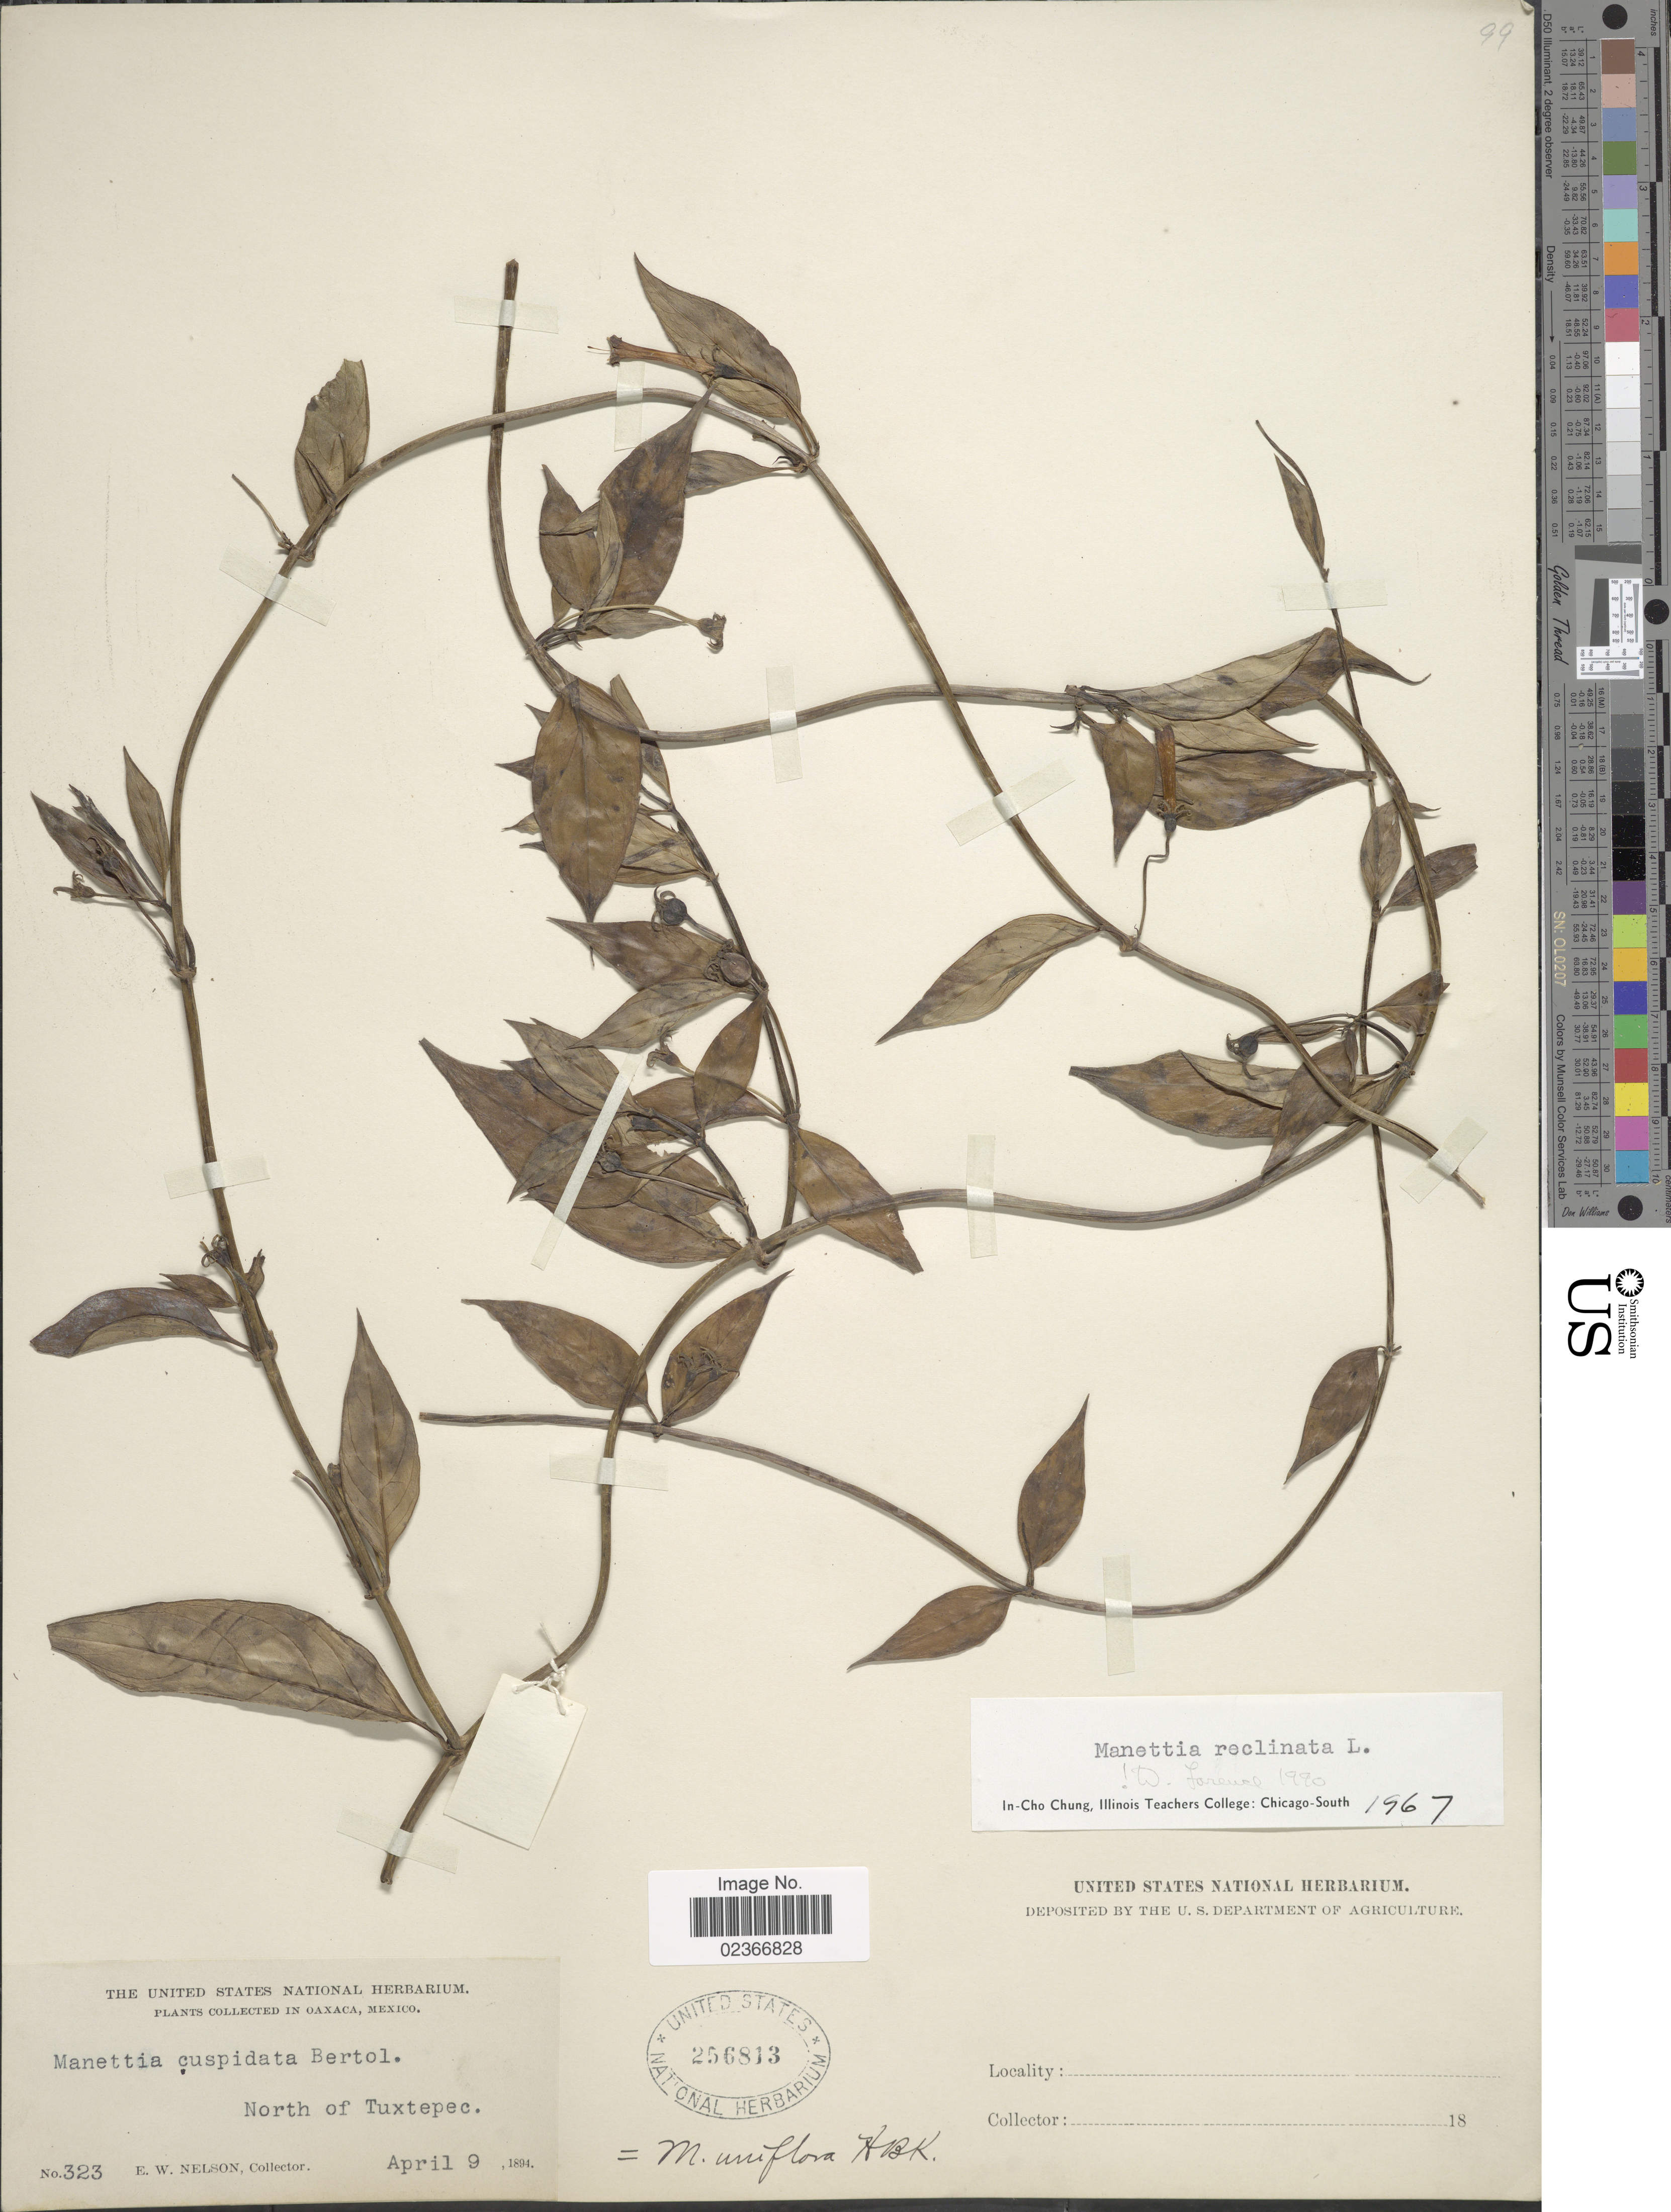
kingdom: Plantae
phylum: Tracheophyta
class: Magnoliopsida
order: Gentianales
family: Rubiaceae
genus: Manettia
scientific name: Manettia reclinata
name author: L.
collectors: E. W. Nelson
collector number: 323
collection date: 1894-04-09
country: Mexico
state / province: Oaxaca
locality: North of Tuxtepec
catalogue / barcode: US 256813